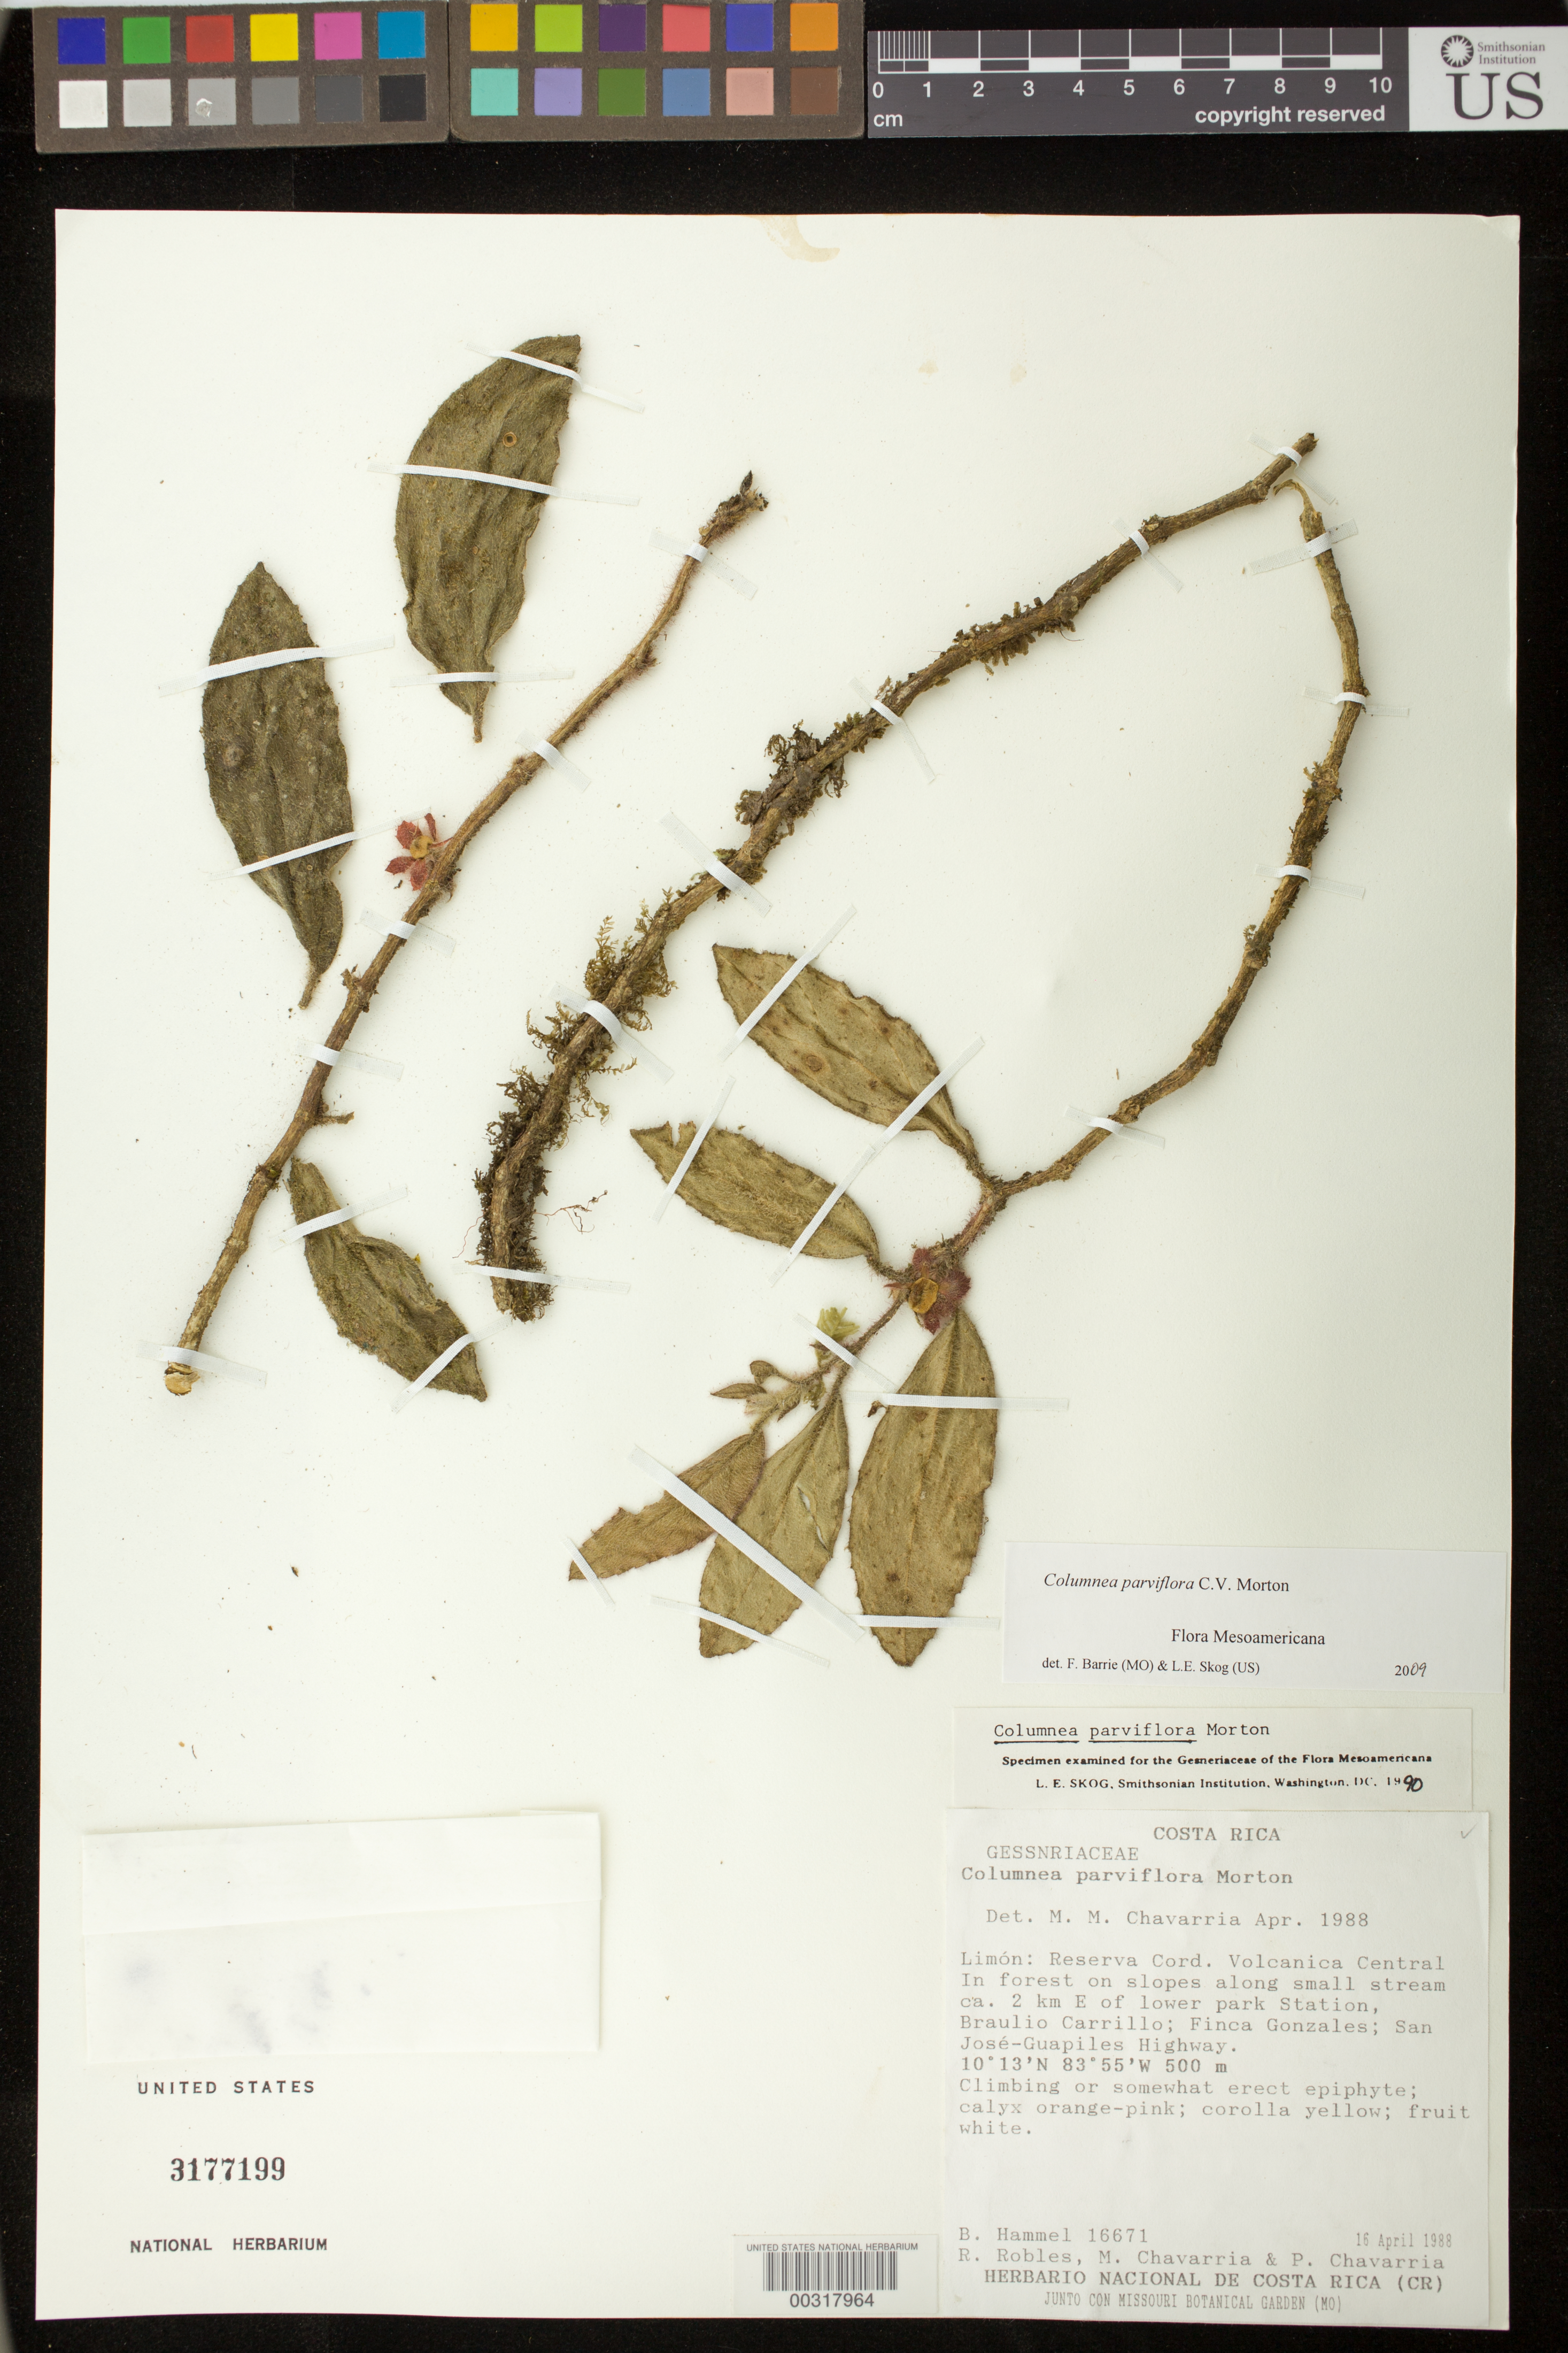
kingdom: Plantae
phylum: Tracheophyta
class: Magnoliopsida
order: Lamiales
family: Gesneriaceae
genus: Columnea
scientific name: Columnea herthae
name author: Mansf.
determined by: Clark, J. L.; Skog, Laurence E.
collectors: B. Hammel, R. Robles, M. Chavarria & P. Chavarria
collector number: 16671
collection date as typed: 16 Apr 1988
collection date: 1988-04-16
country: Costa Rica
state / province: Limón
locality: Reserva Cord. Volcanica Central [INB records: In forest on slopes along small stream ca. 2 km E of lower park Station, Braulio Carrillo; Finca Gonzalez; San Jose-Guapiles Highway.]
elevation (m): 500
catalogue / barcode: US 3177199